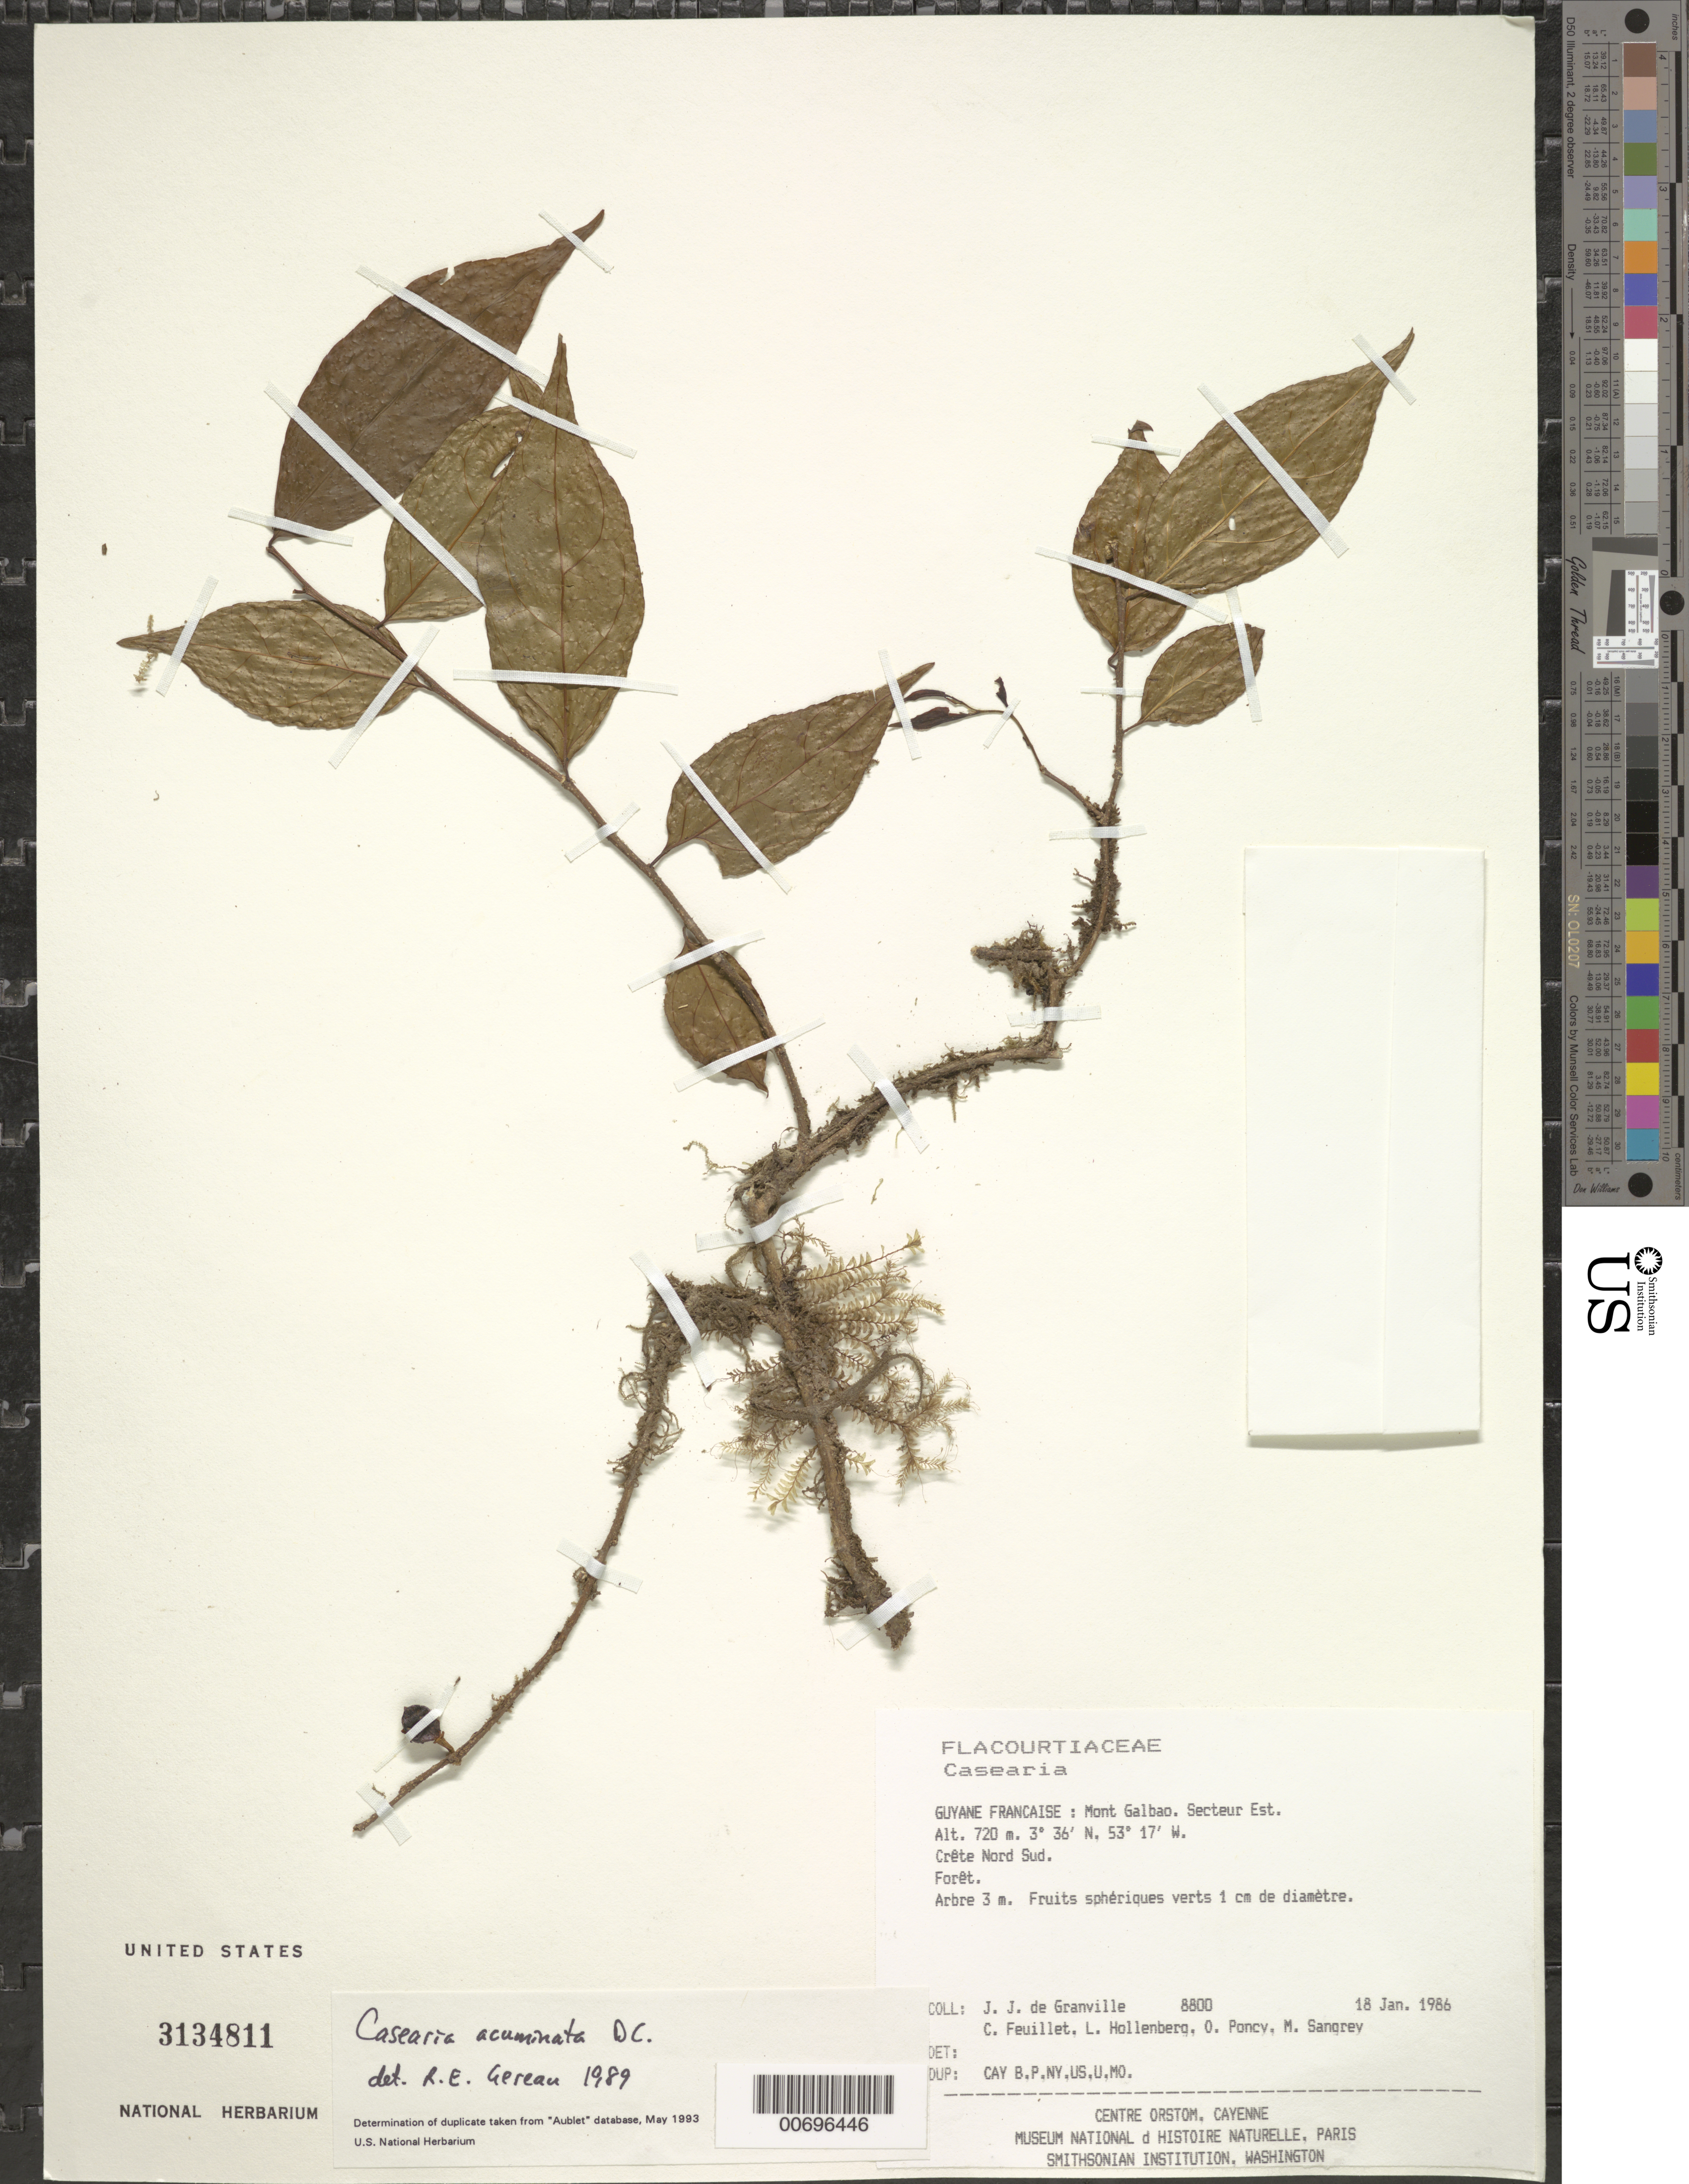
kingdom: Plantae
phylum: Tracheophyta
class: Magnoliopsida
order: Malpighiales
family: Salicaceae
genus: Casearia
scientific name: Casearia acuminata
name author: DC.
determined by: Gereau, R. E.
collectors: J.-J. de Granville, C. Feuillet, L. Hollenberg, O. Poncy & M. S. Sangrey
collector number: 8800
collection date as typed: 18-Jan-86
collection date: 1986-01-18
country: French Guiana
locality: Mont Galbao. Secteur Est. Crête Nord Sud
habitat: Forêt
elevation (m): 720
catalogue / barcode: US 3134811